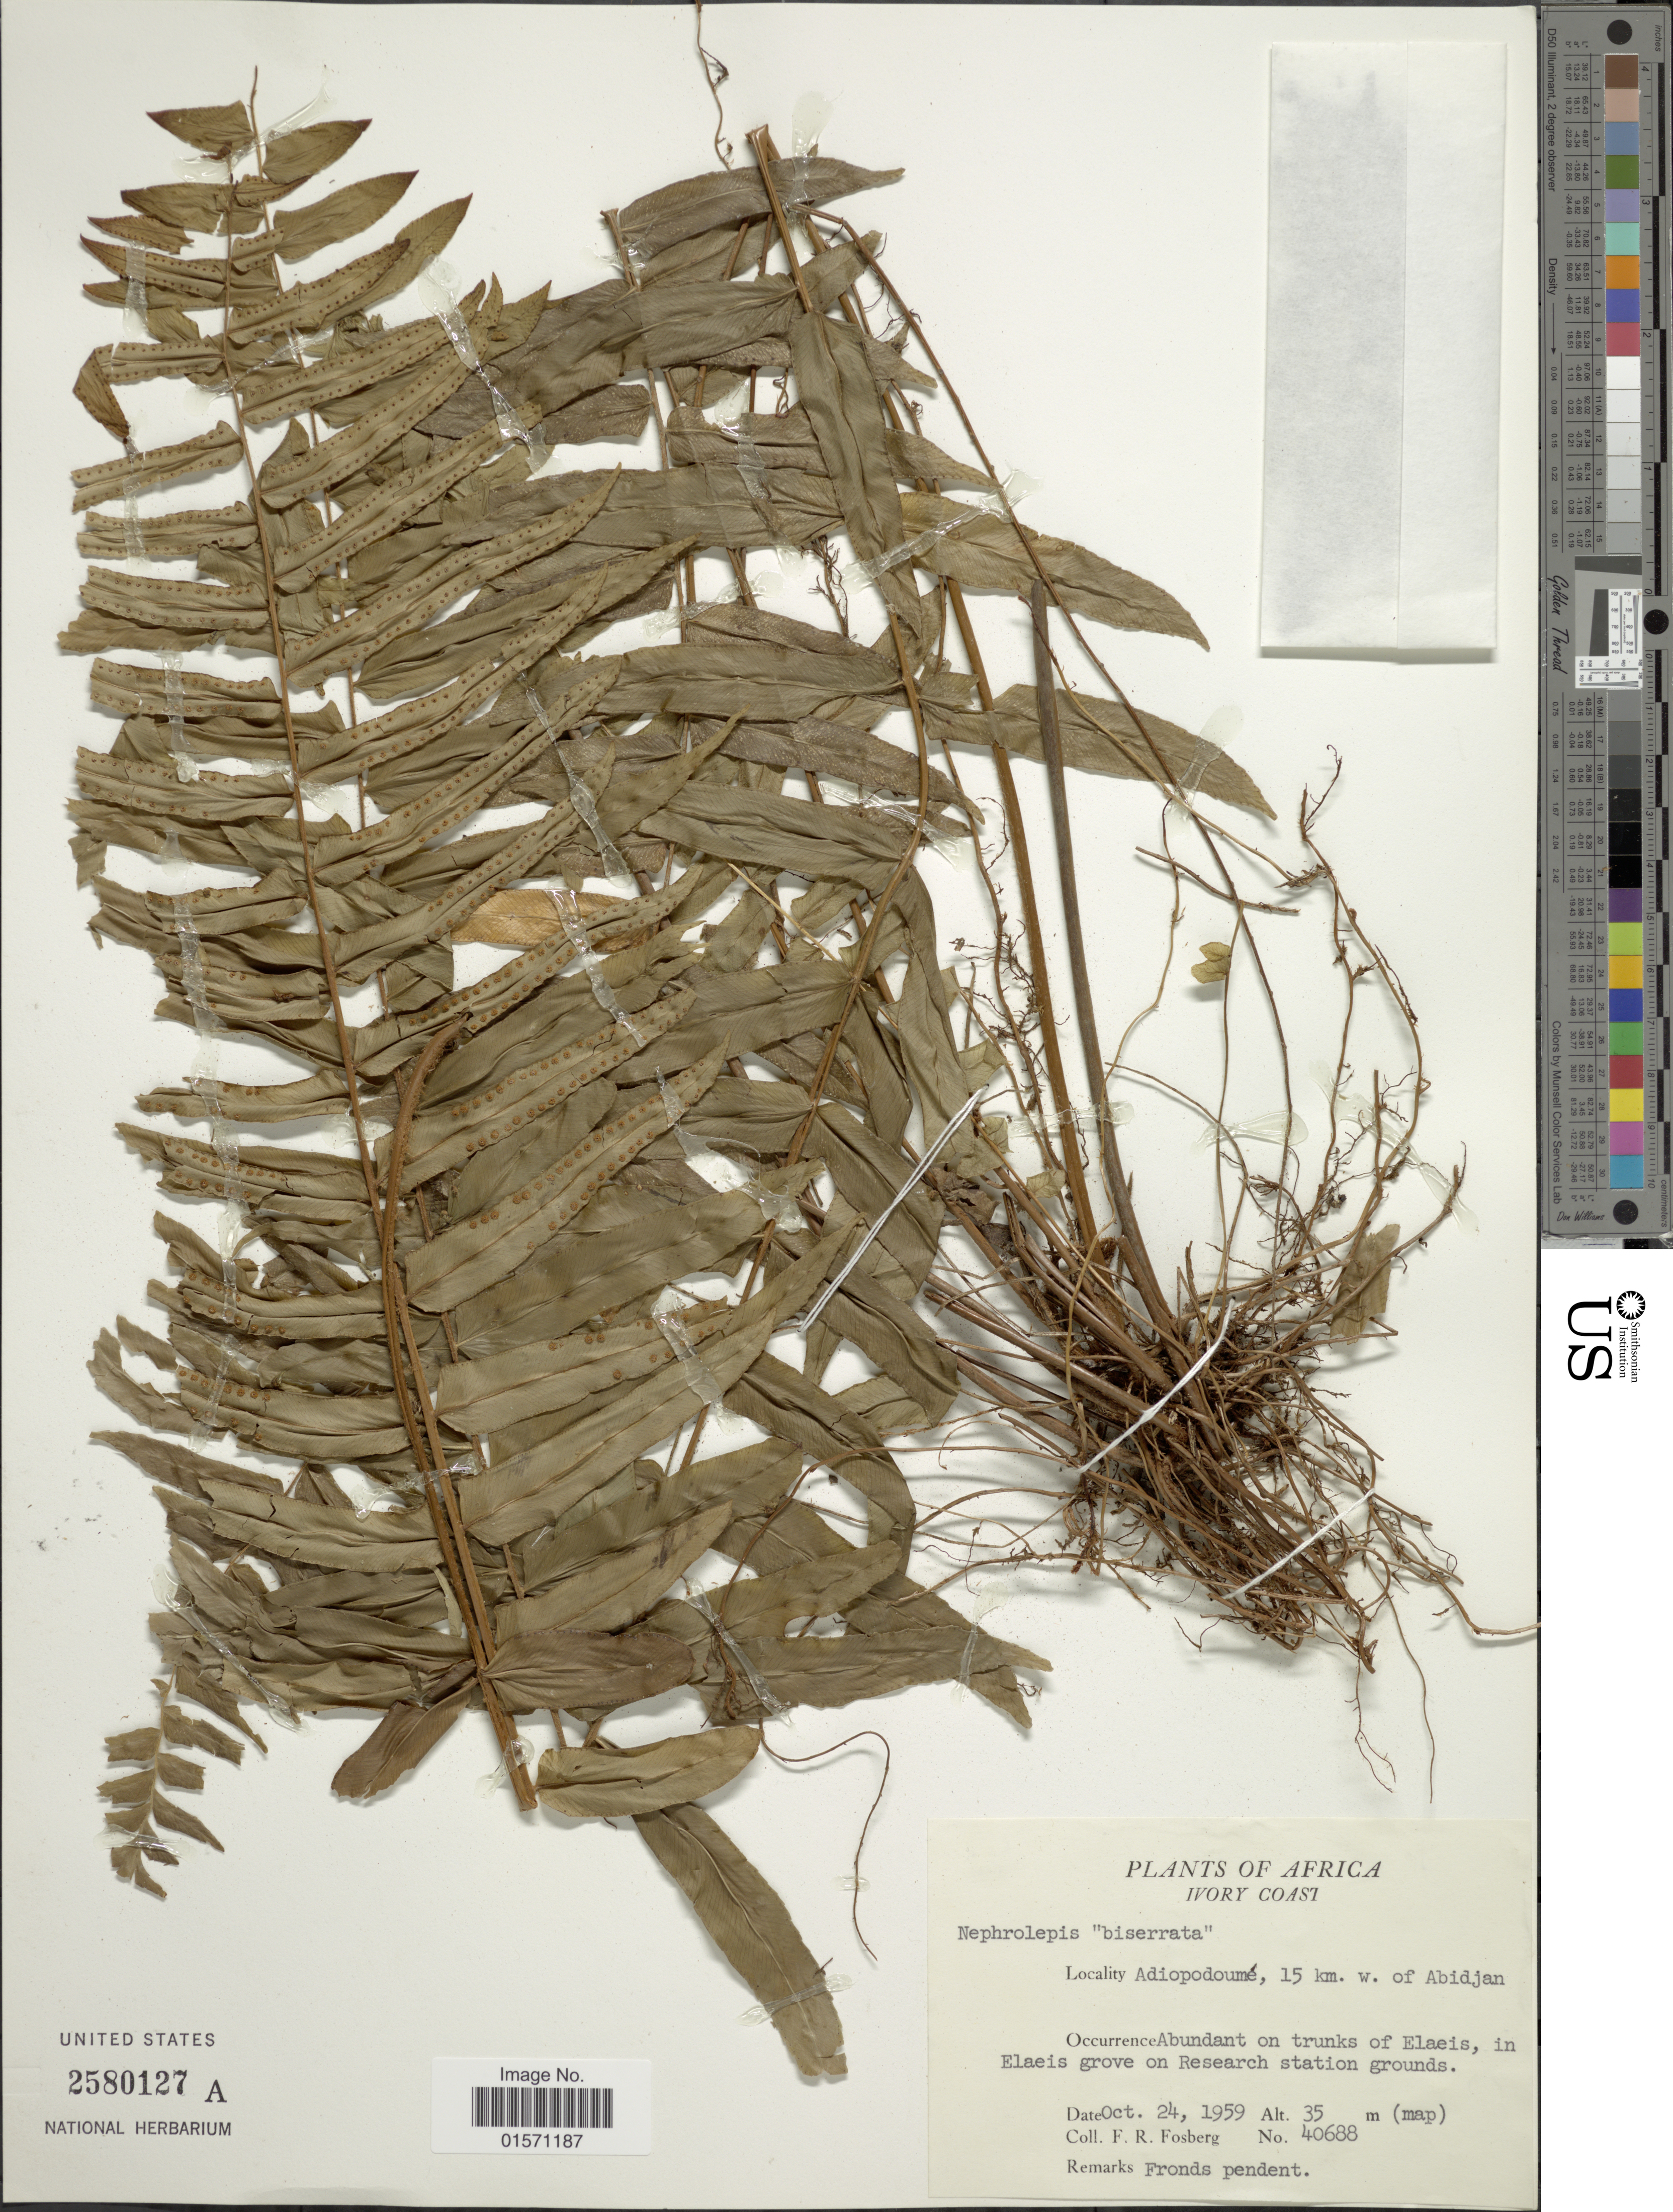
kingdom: Plantae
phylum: Tracheophyta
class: Polypodiopsida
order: Polypodiales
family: Nephrolepidaceae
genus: Nephrolepis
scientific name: Nephrolepis biserrata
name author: (Sw.) Schott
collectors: F. R. Fosberg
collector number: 40688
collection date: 1959-10-24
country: Ivory Coast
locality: Adiopodoumé, 15 km. w. of Abidjan. In Elaeis grove on Research Station grounds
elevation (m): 35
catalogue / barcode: US 2580127A